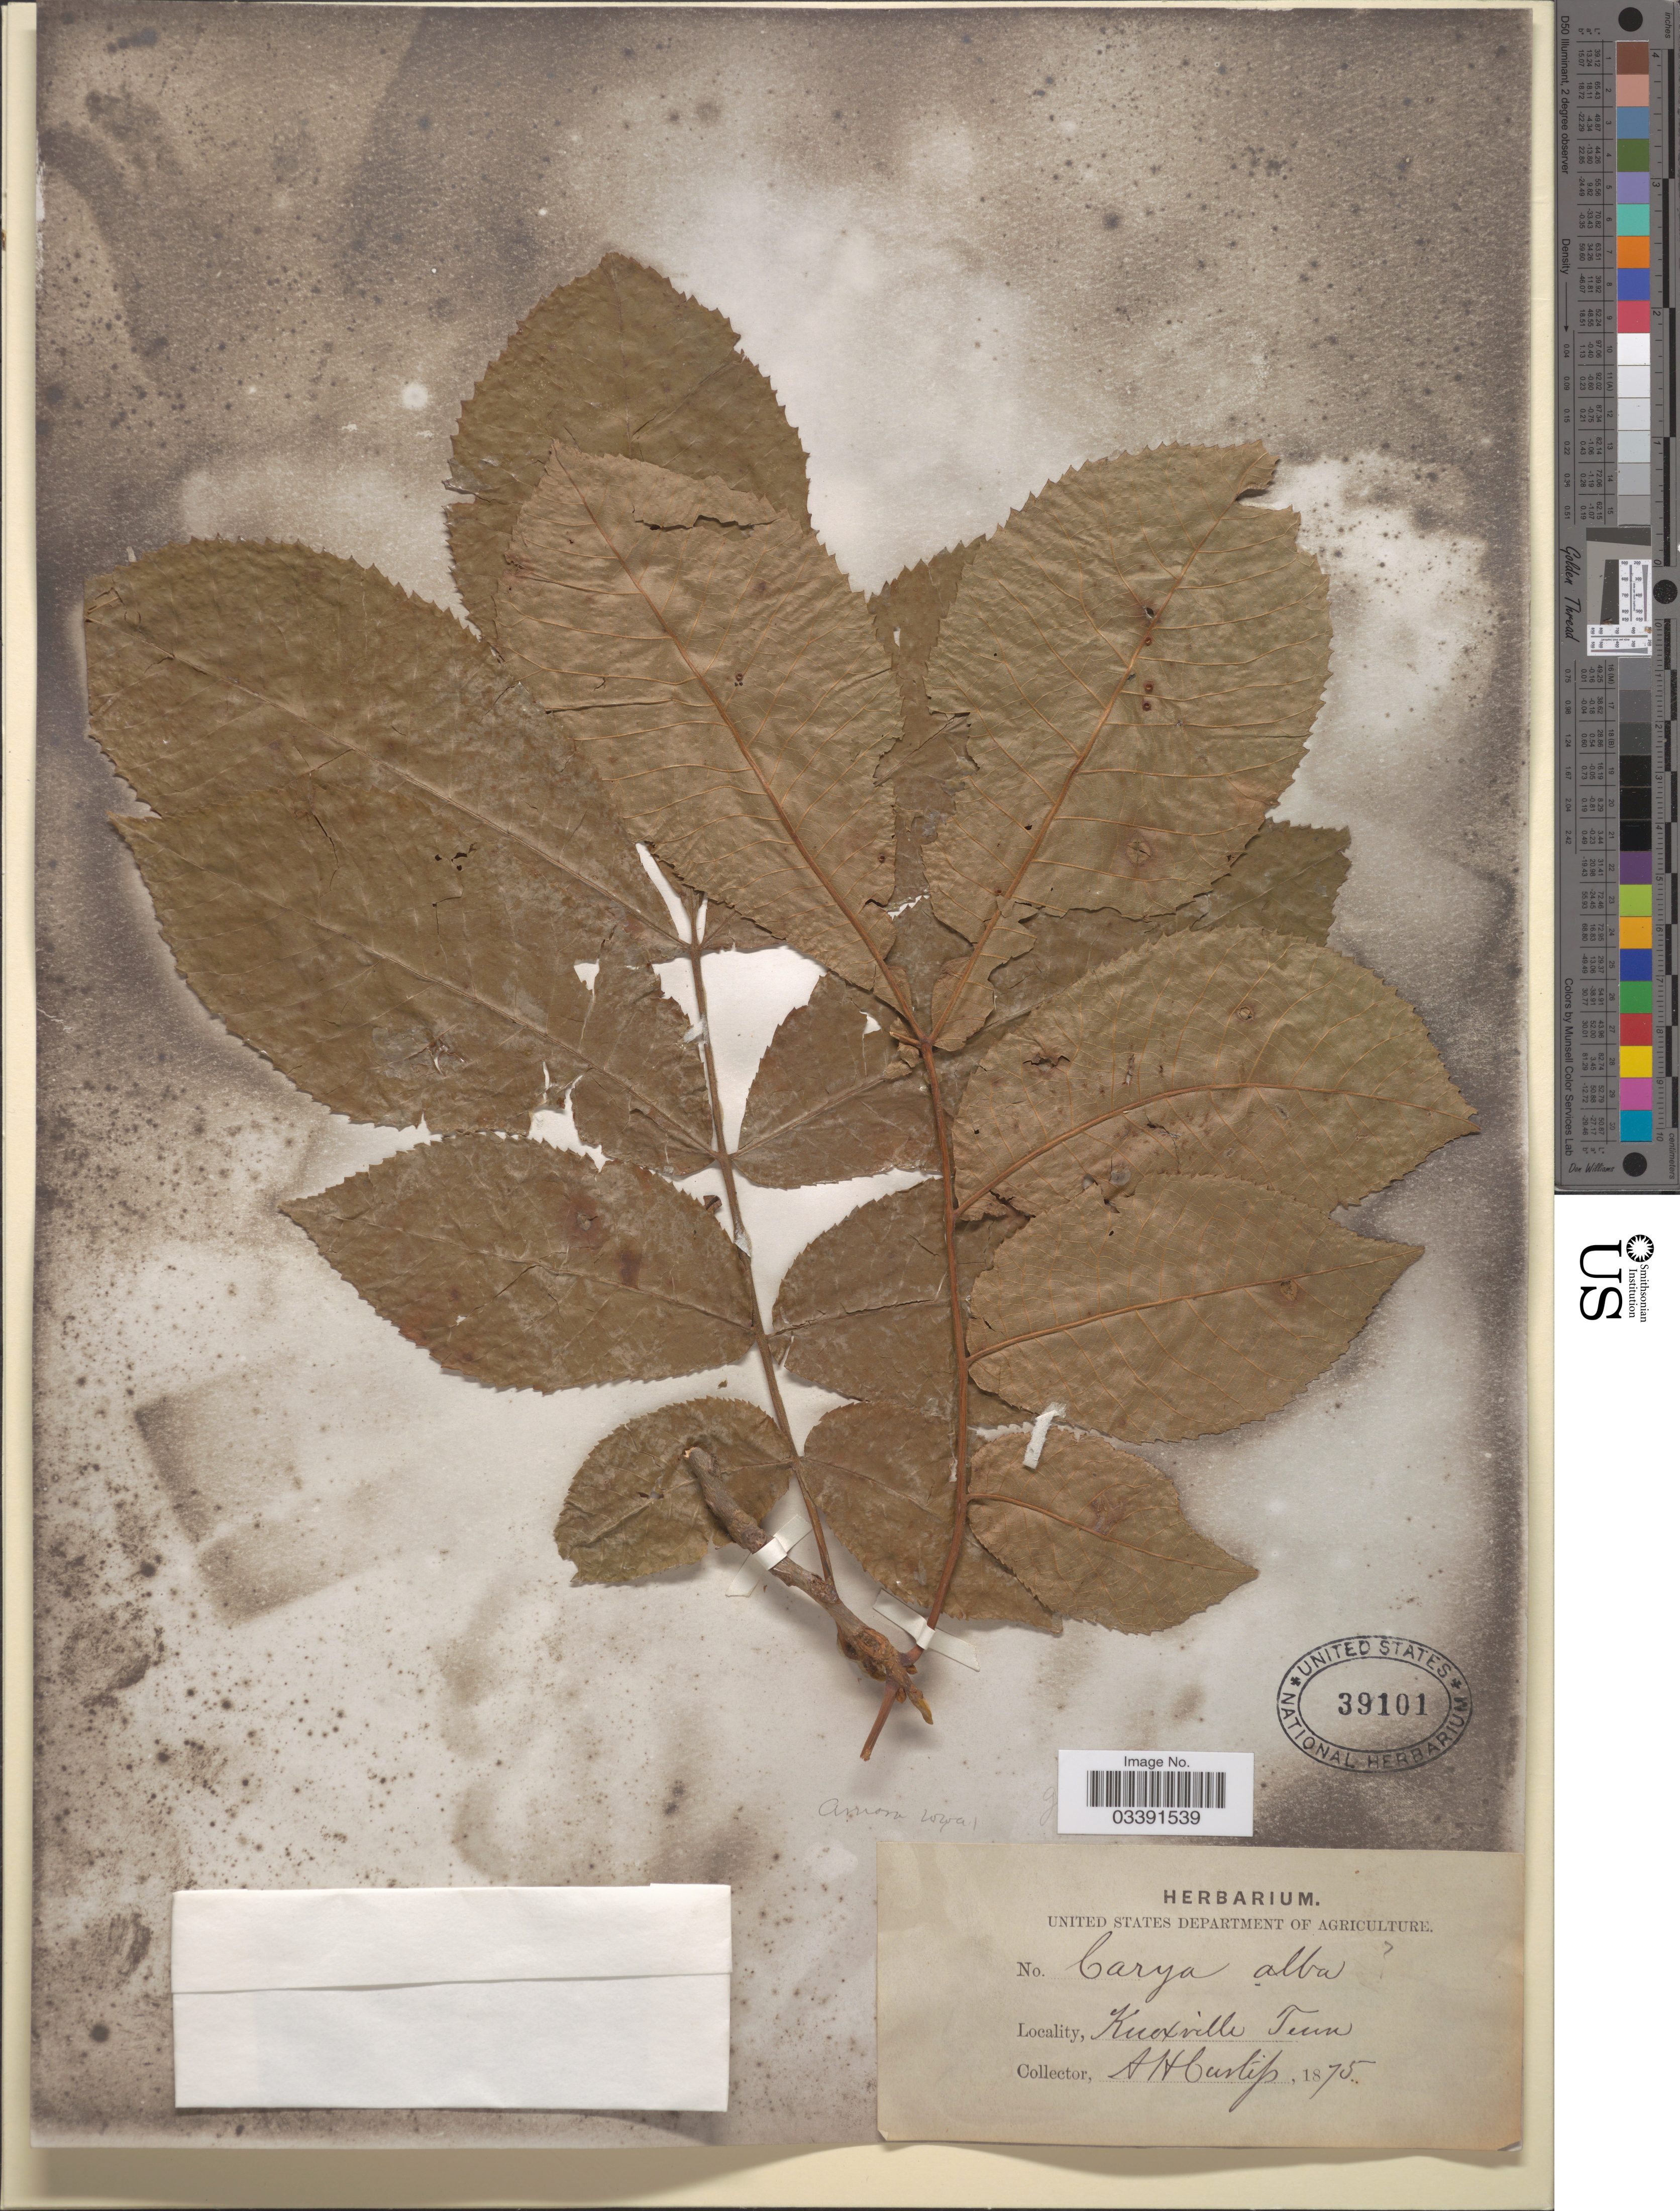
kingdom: Plantae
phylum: Tracheophyta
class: Magnoliopsida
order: Fagales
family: Juglandaceae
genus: Carya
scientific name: Carya glabra var. glabra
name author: (Mill.) Sweet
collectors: A. H. Curtiss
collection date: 1875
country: United States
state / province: Tennessee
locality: Knoxville.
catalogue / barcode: US 39101